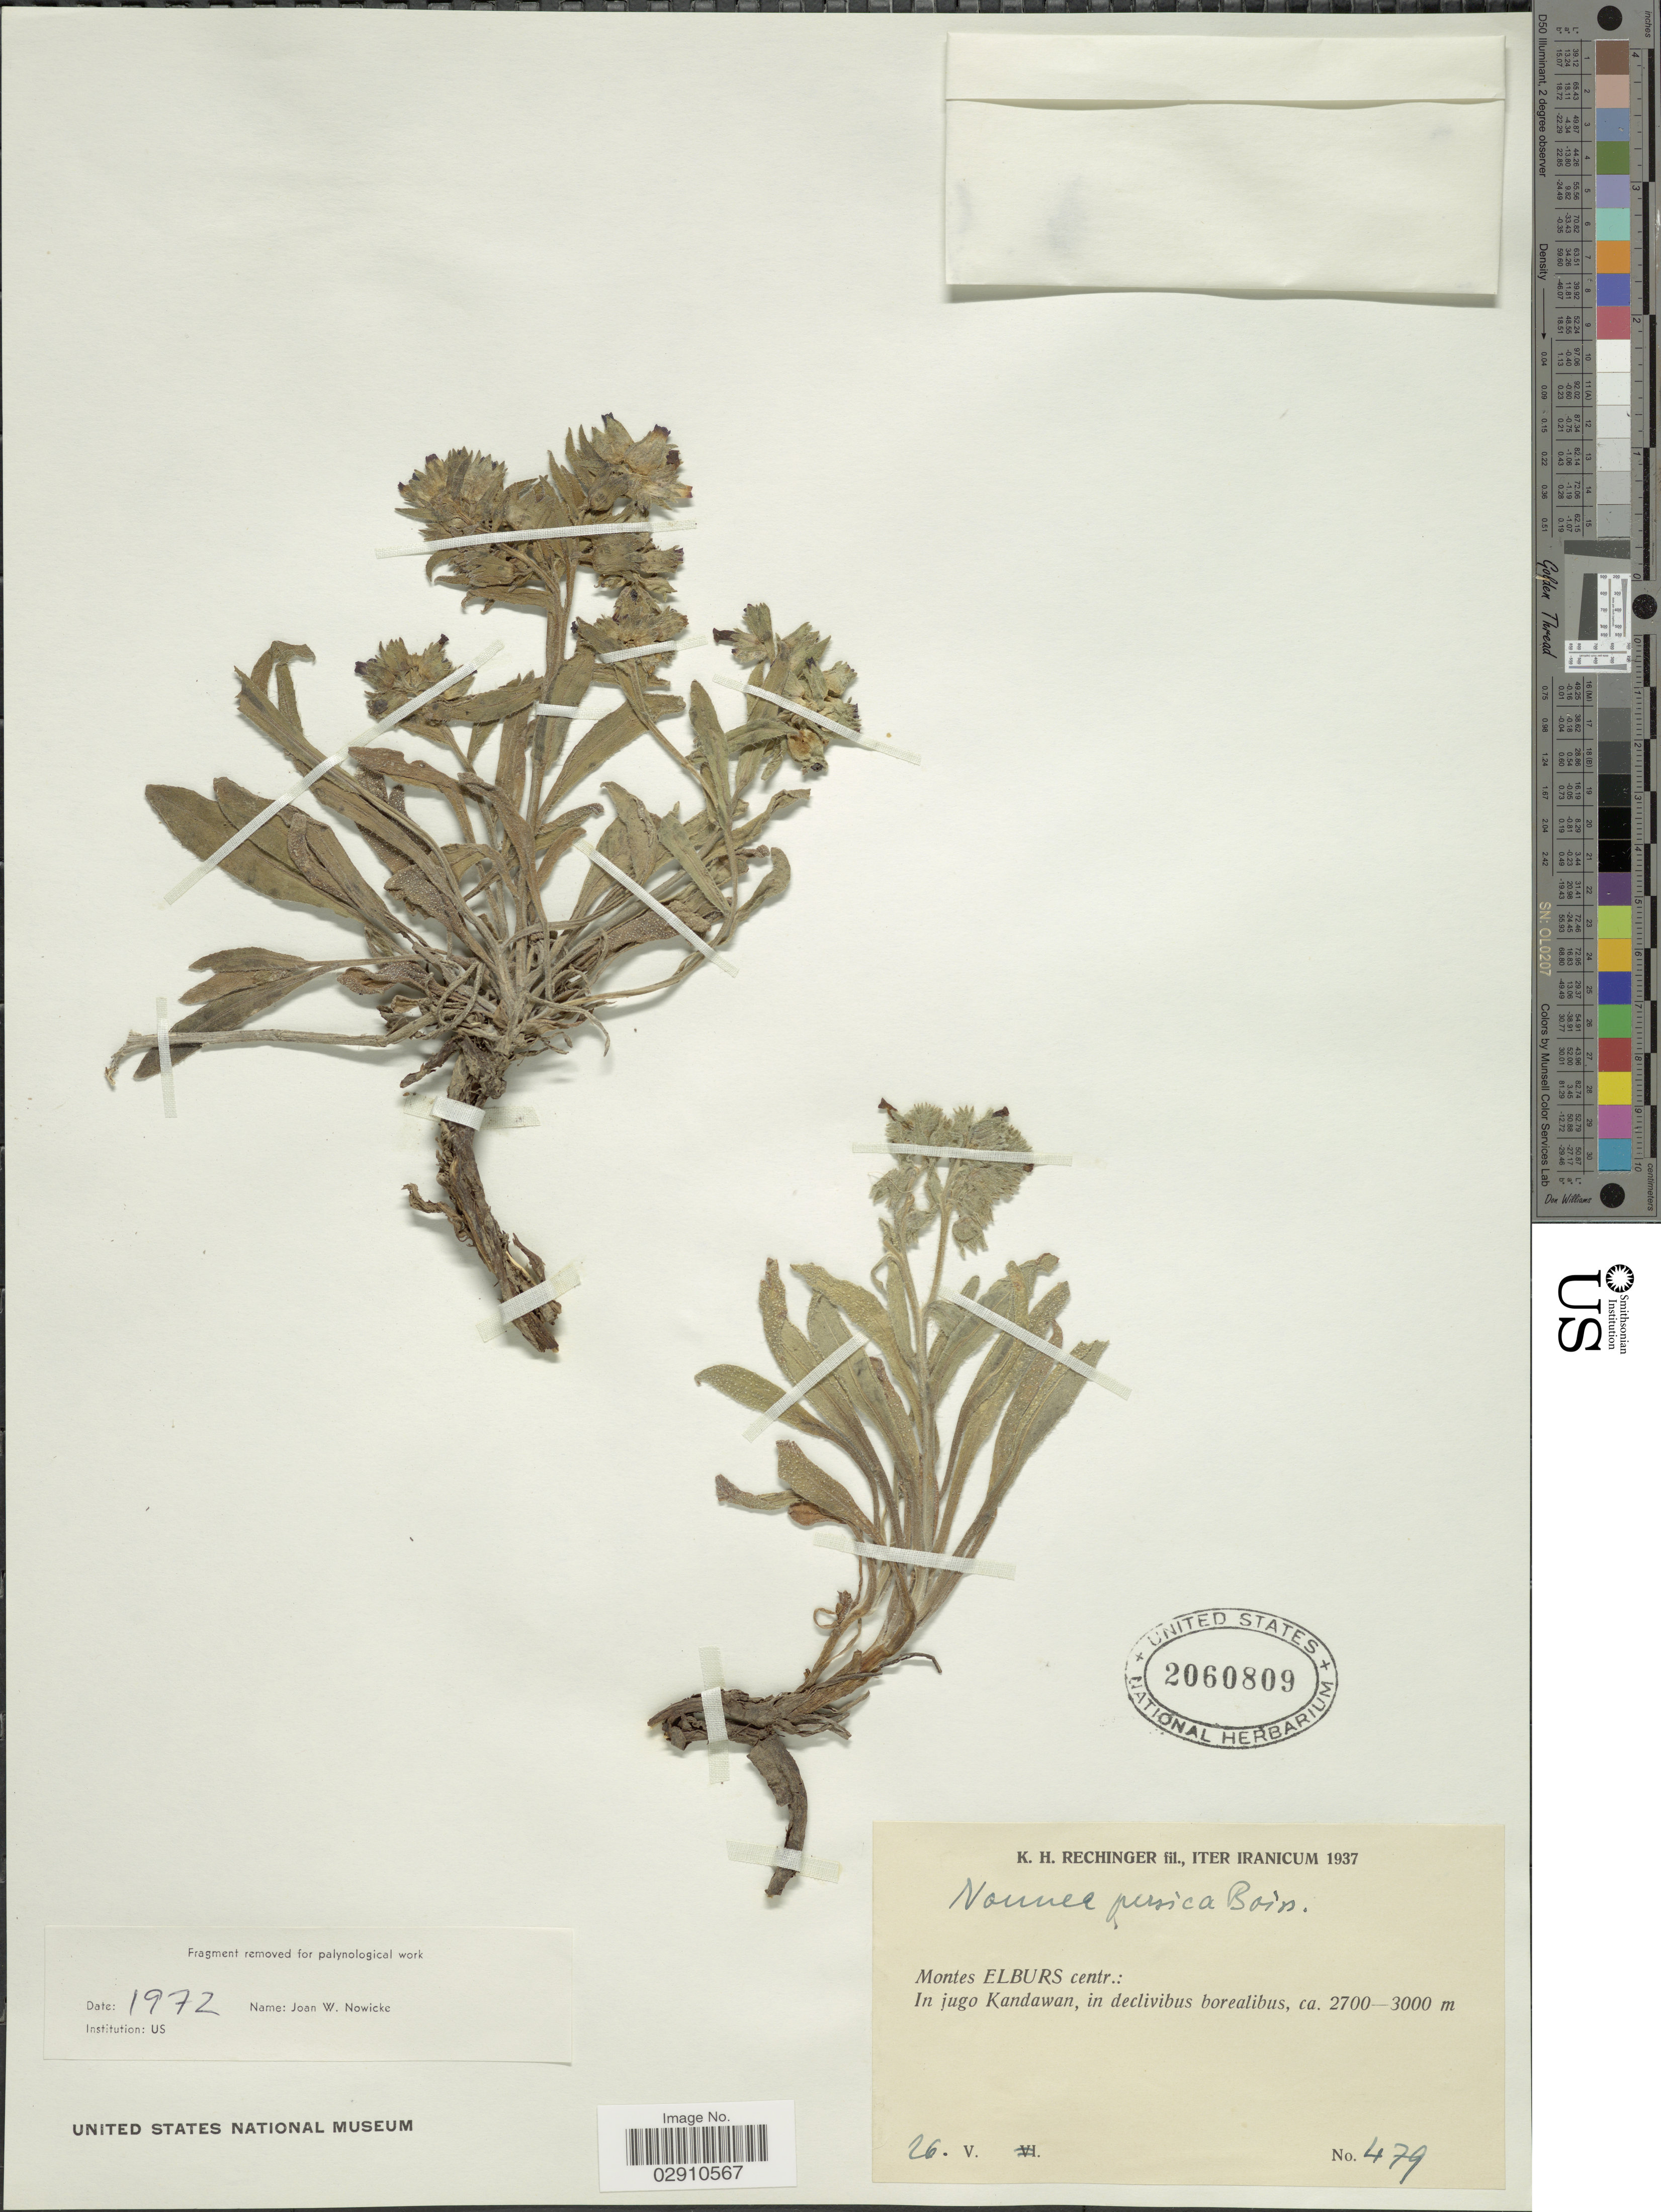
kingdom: Plantae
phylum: Tracheophyta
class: Magnoliopsida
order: Boraginales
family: Boraginaceae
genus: Nonea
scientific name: Nonea persica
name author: Boiss.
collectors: K. H. Rechinger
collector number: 479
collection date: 1937-05-26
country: Iran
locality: Montes Elburs centr.: In jugo Kandawan, in declivibus borealibus.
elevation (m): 2700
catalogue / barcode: US 2060809